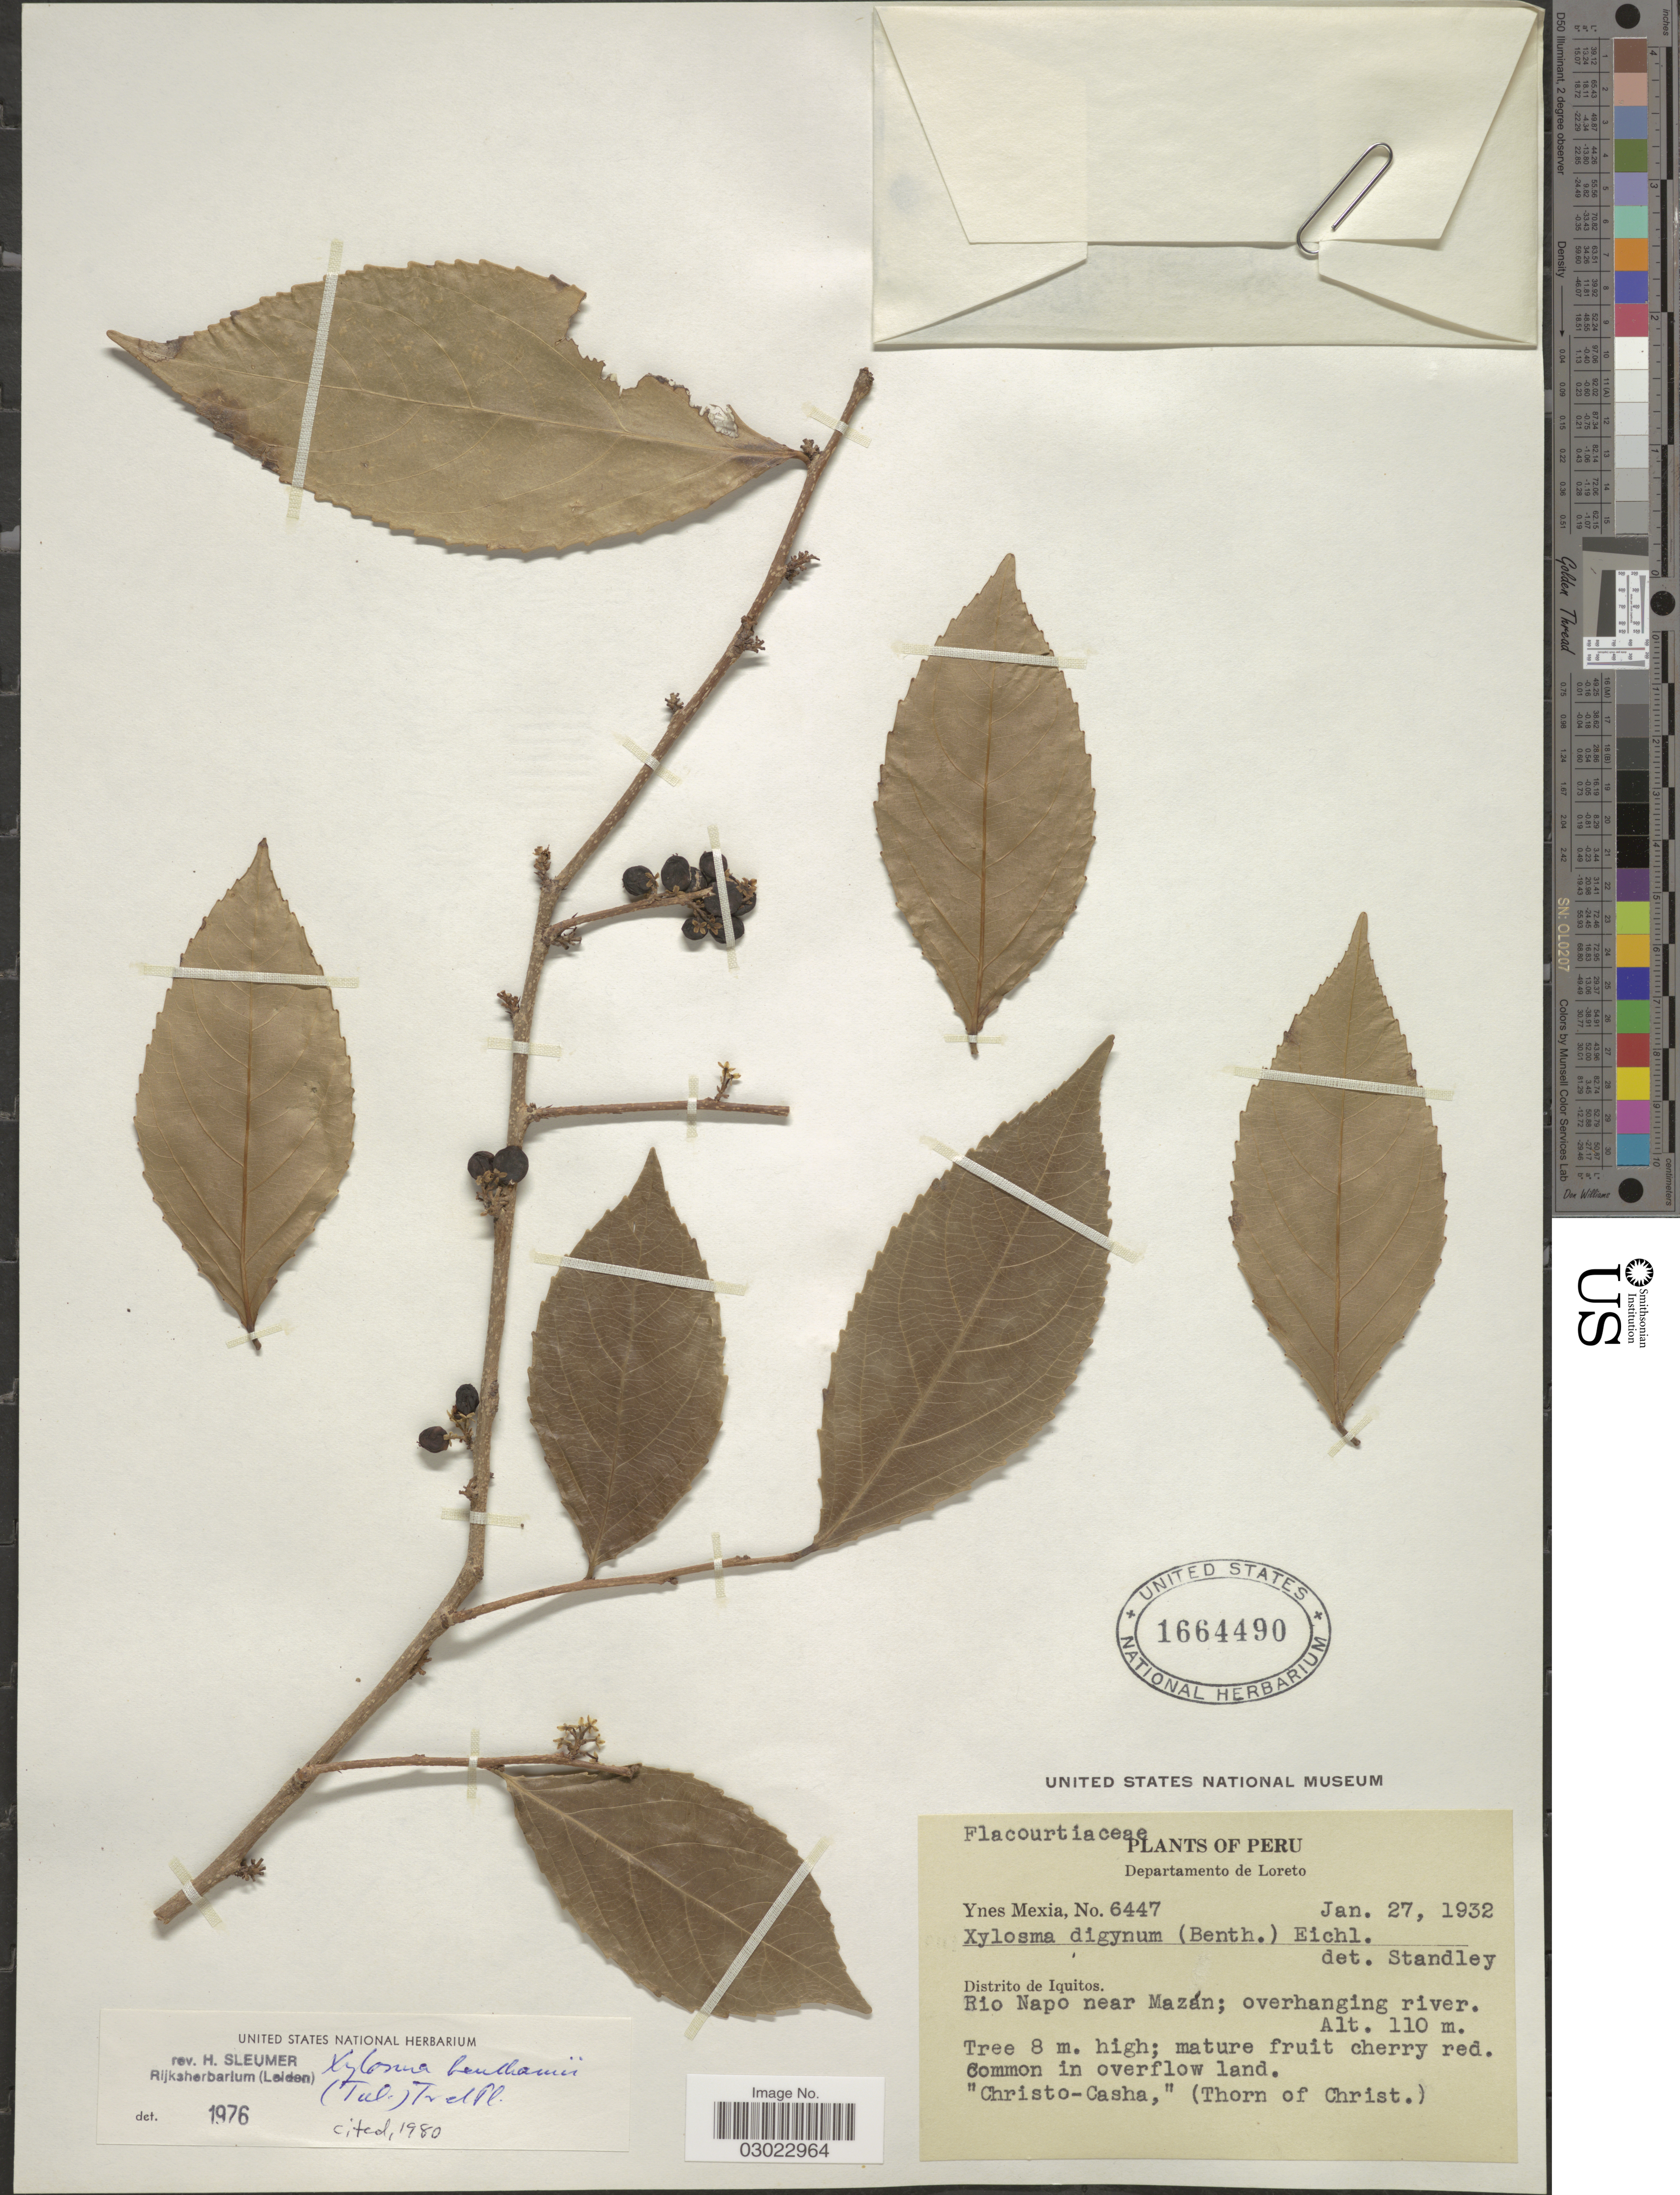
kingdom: Plantae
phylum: Tracheophyta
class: Magnoliopsida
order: Malpighiales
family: Salicaceae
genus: Xylosma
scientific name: Xylosma benthamii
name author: (Tul.) Triana & Planch.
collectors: Y. Mexia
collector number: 6447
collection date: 1932-01-27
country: Peru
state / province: Loreto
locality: Departamento de Loreto. Distrito de Iquitos. Rio Napo near Mazán; overhanging river.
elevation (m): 110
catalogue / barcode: US 1664490